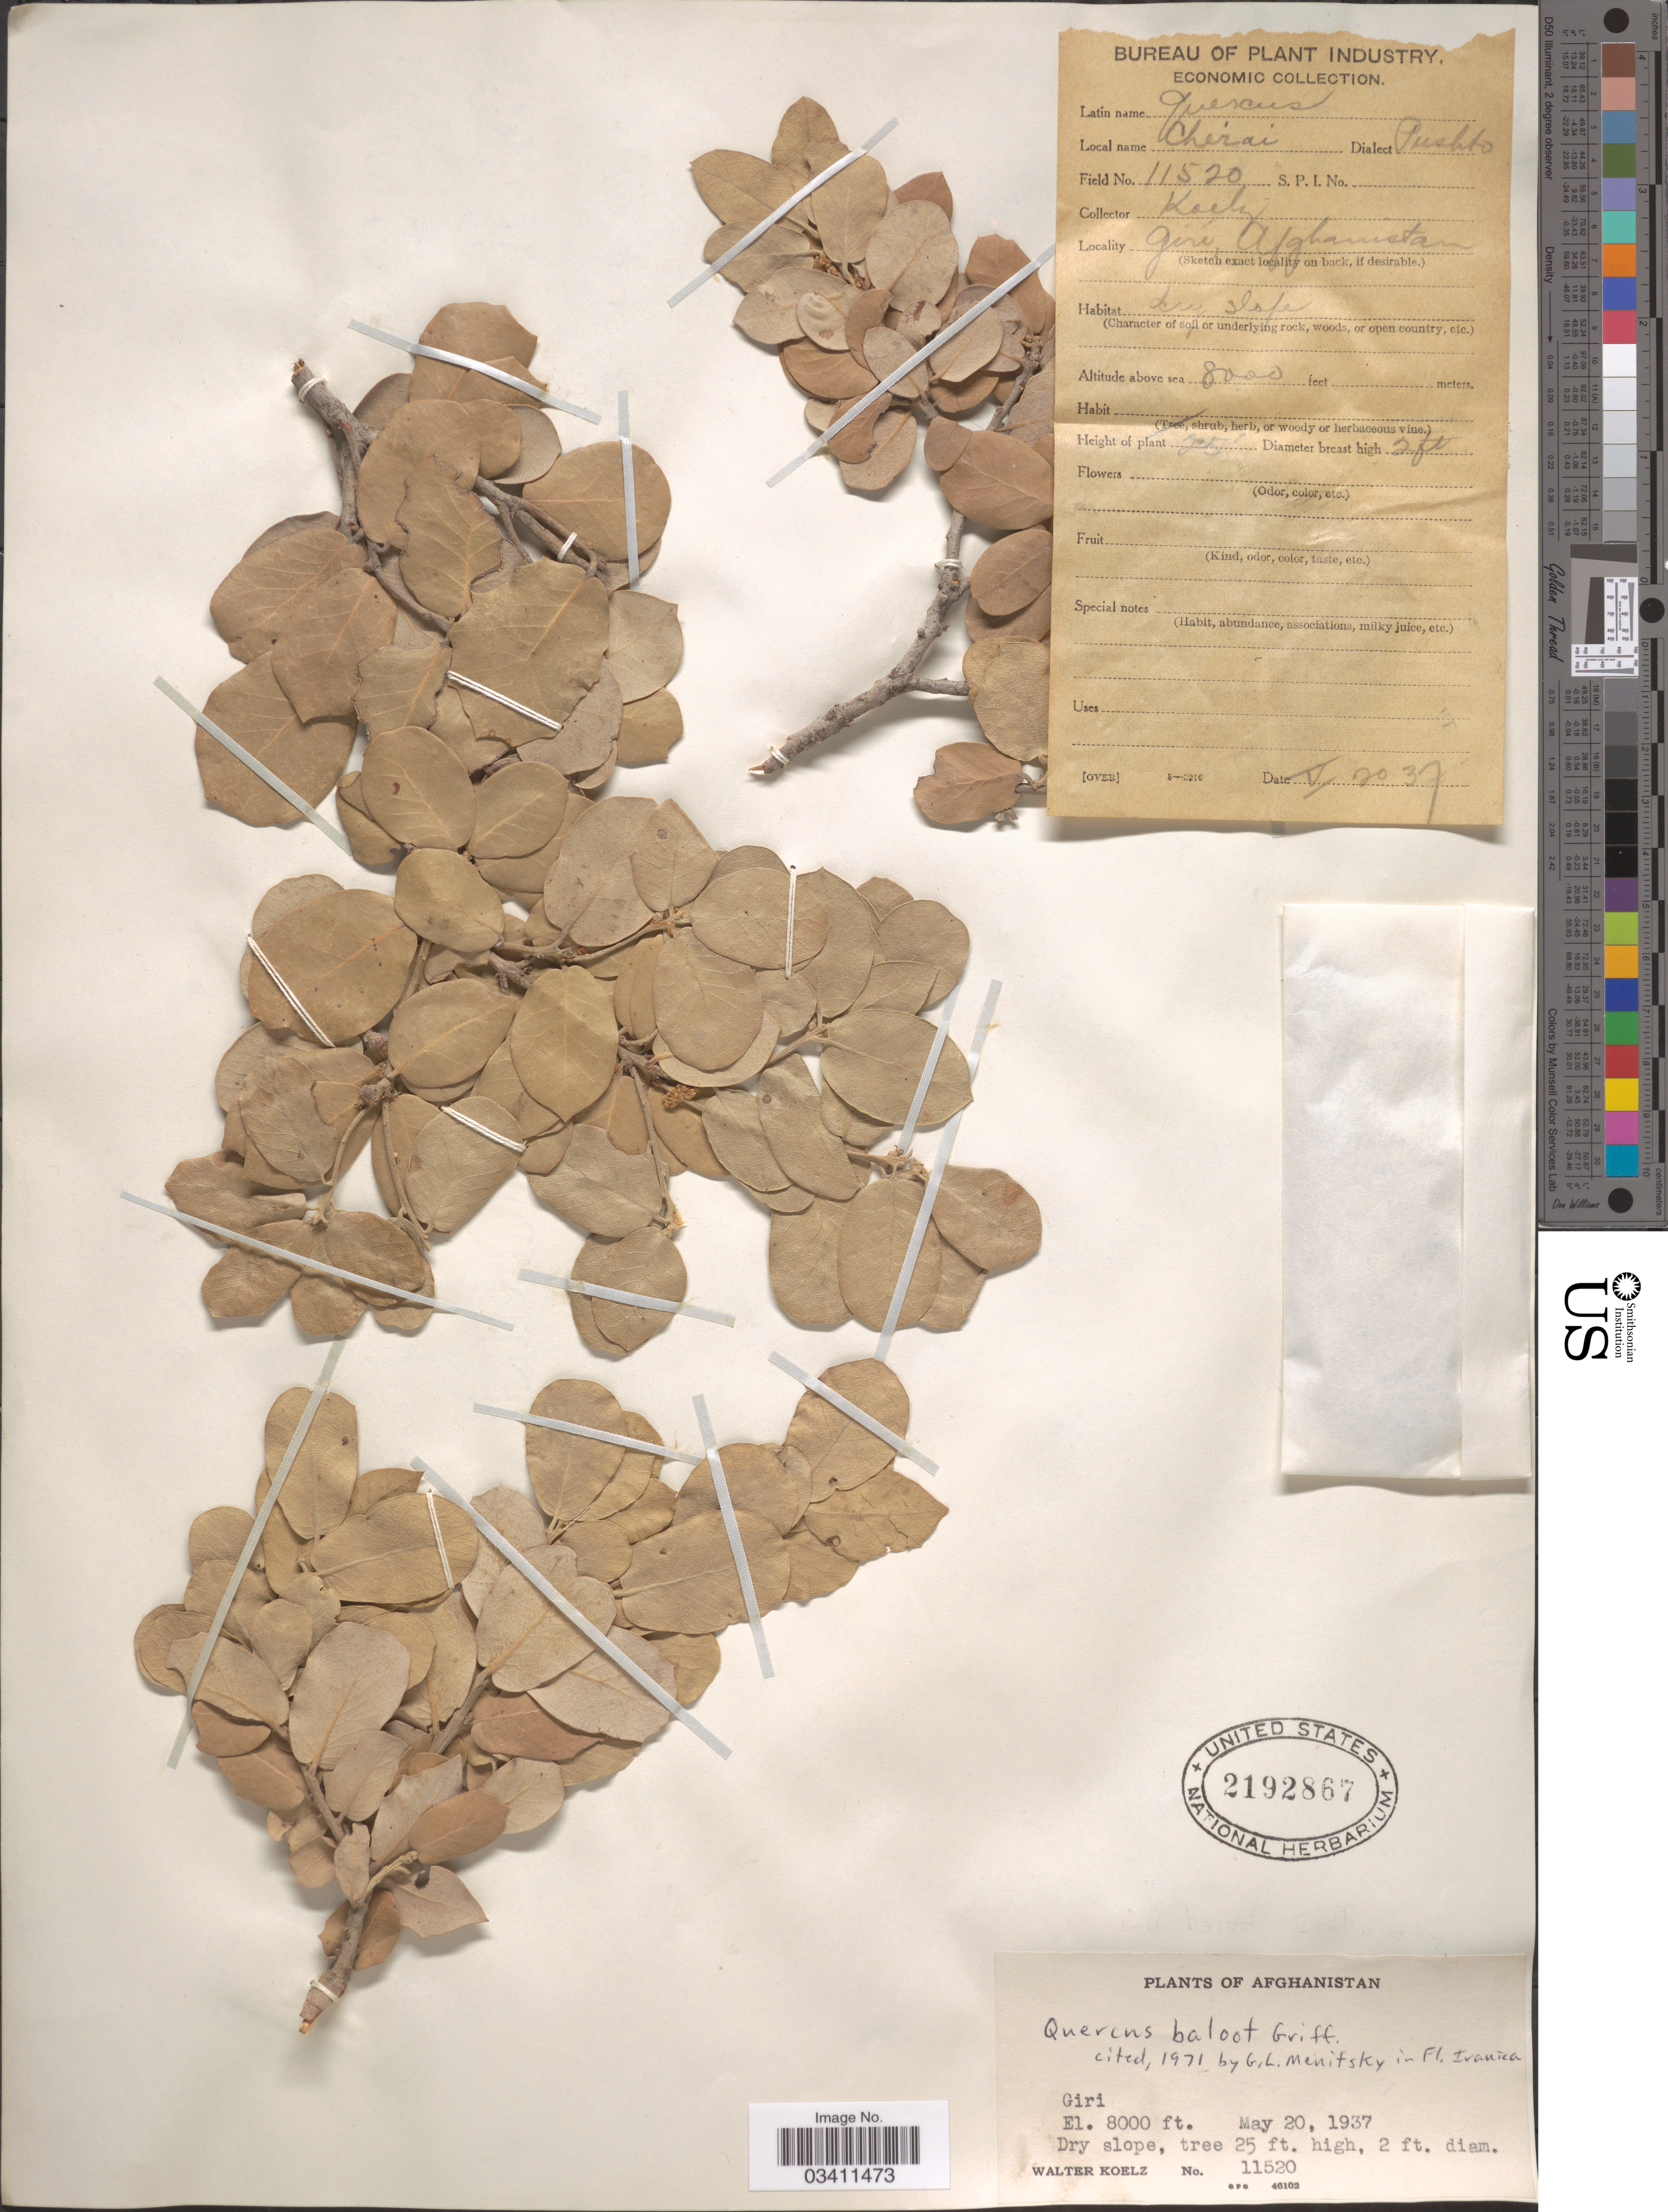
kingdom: Plantae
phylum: Tracheophyta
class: Magnoliopsida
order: Fagales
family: Fagaceae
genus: Quercus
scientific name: Quercus baloot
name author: Griff.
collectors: W. N. Koelz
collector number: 11520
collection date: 1937-05-20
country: Afghanistan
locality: Giri.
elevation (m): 2438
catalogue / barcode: US 2192867